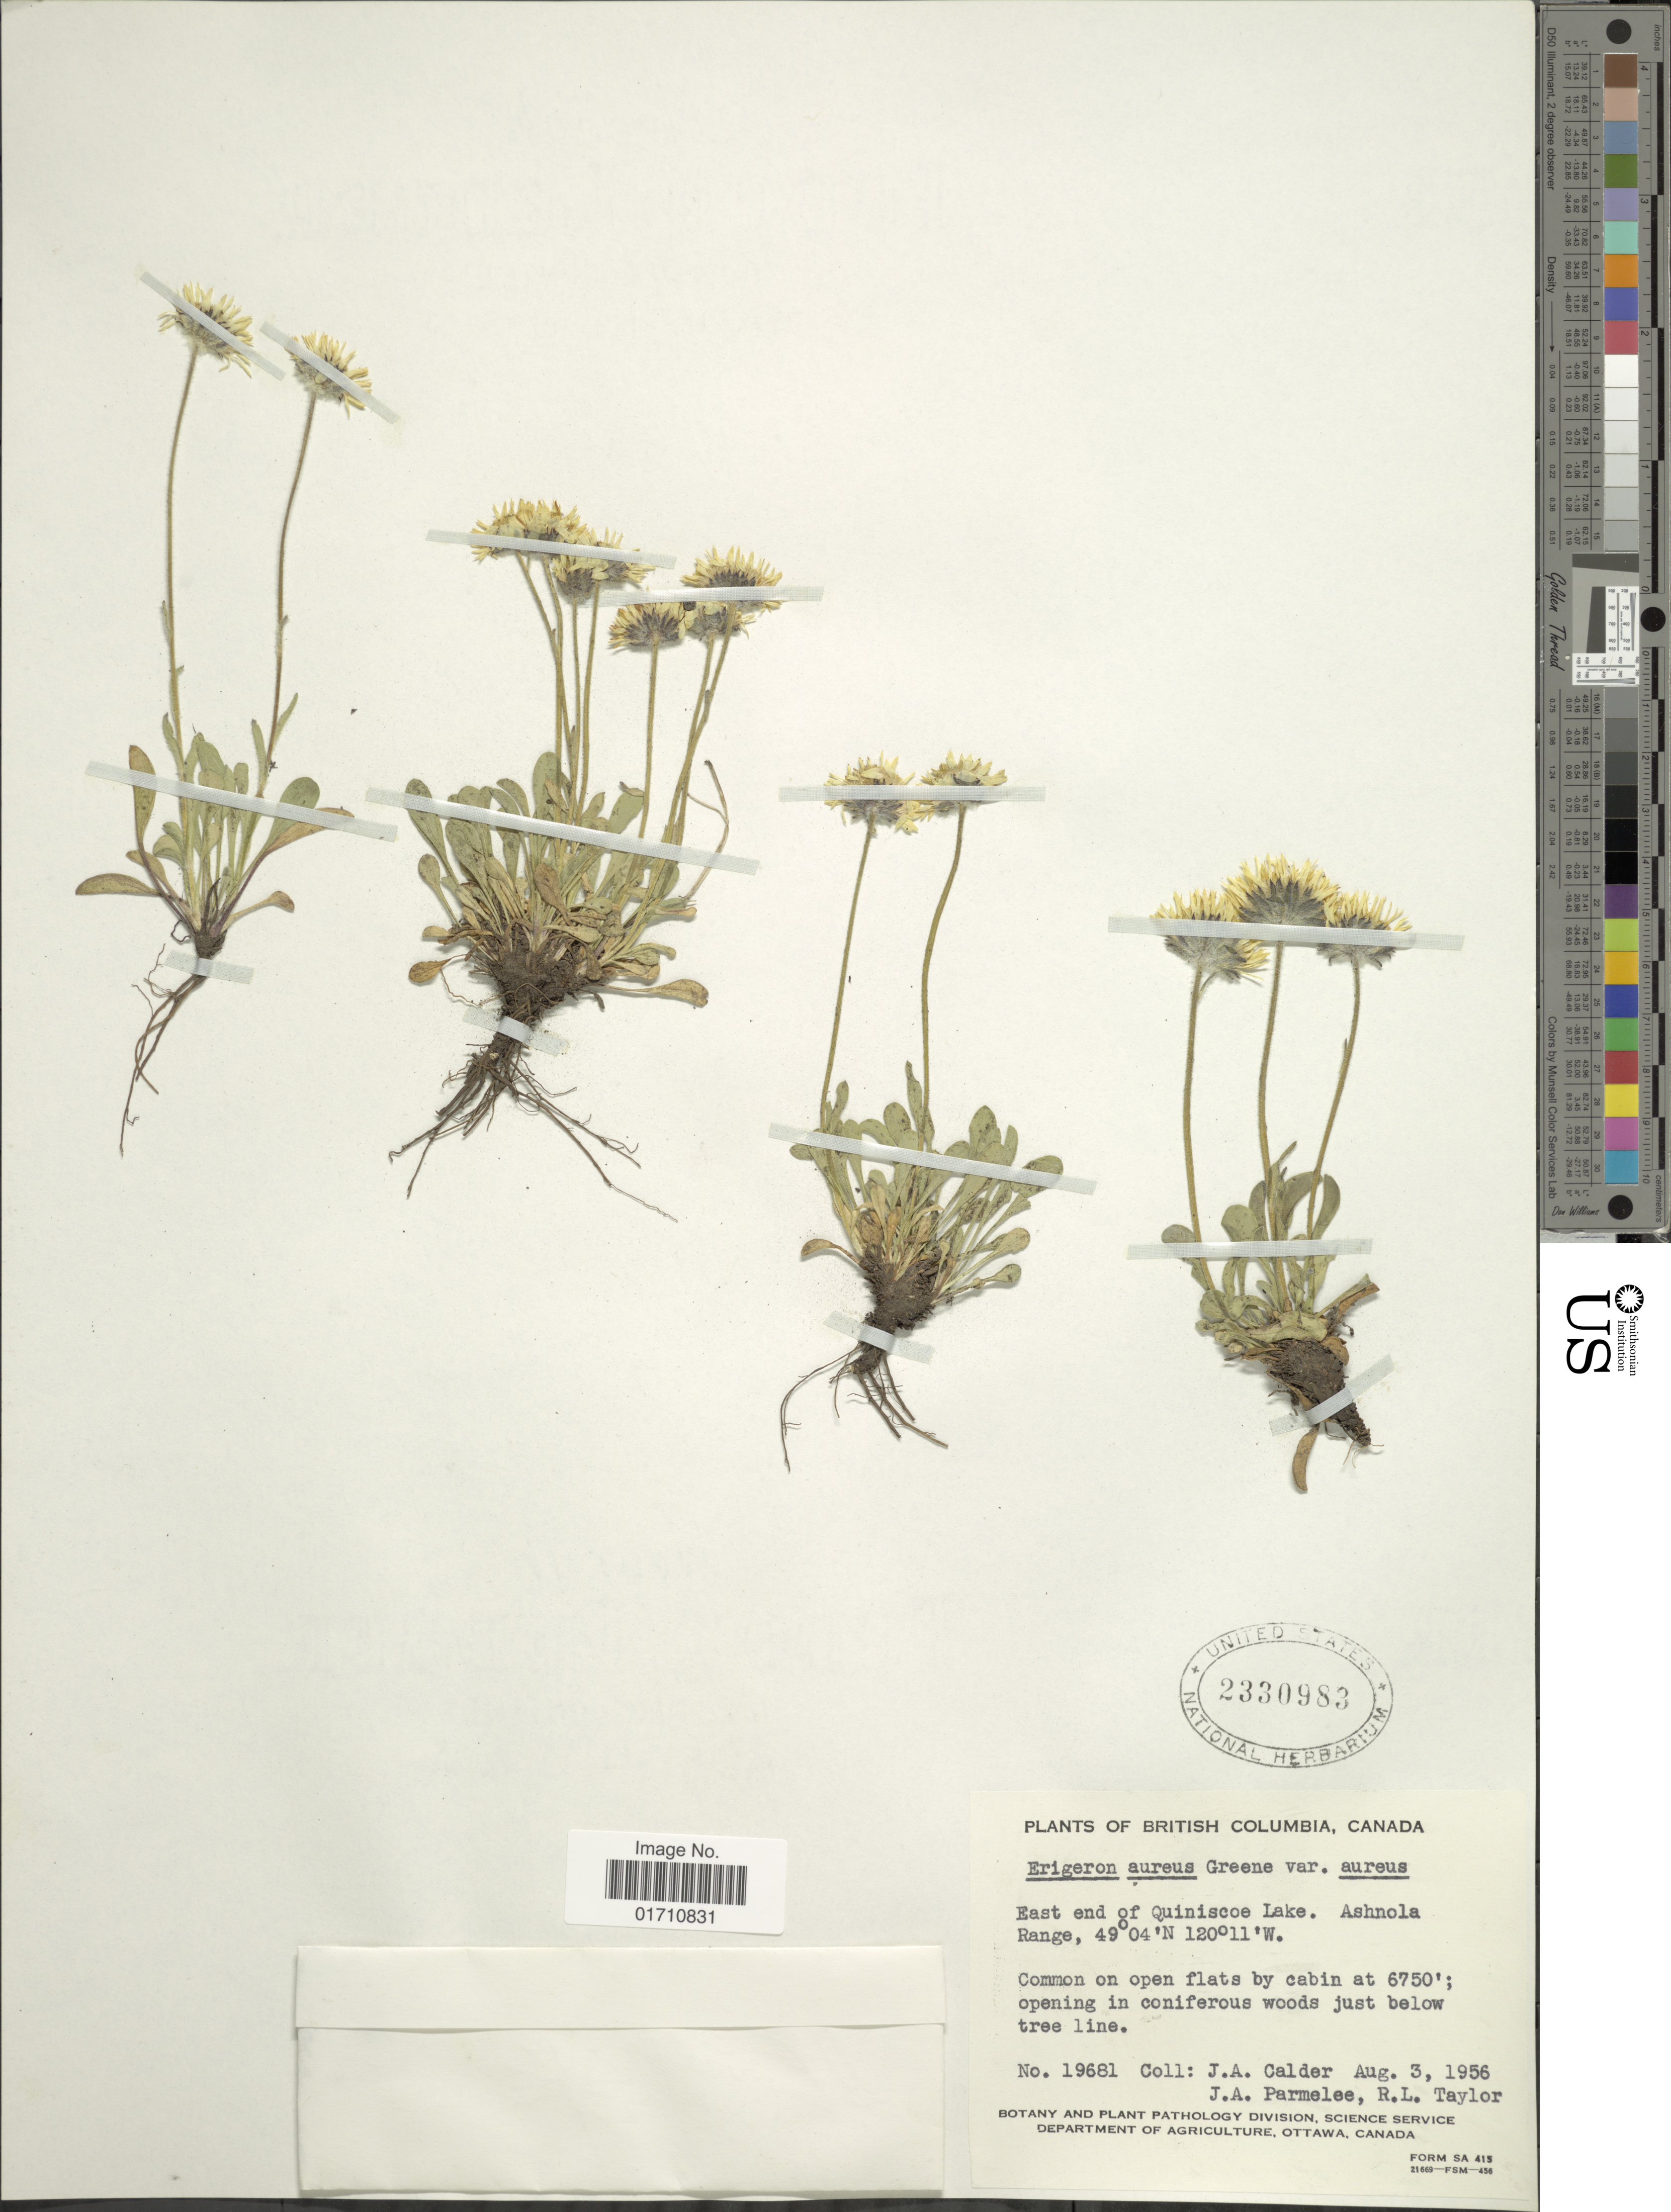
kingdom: Plantae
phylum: Tracheophyta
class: Magnoliopsida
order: Asterales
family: Asteraceae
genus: Erigeron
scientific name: Erigeron aureus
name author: Greene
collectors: J. A. Calder, J. A. Parmelee & R. Taylor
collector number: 19681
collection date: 1956-08-03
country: Canada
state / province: British Columbia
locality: East end of Quiniscoe Lake. Ashnola Range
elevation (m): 229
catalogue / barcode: US 2330983